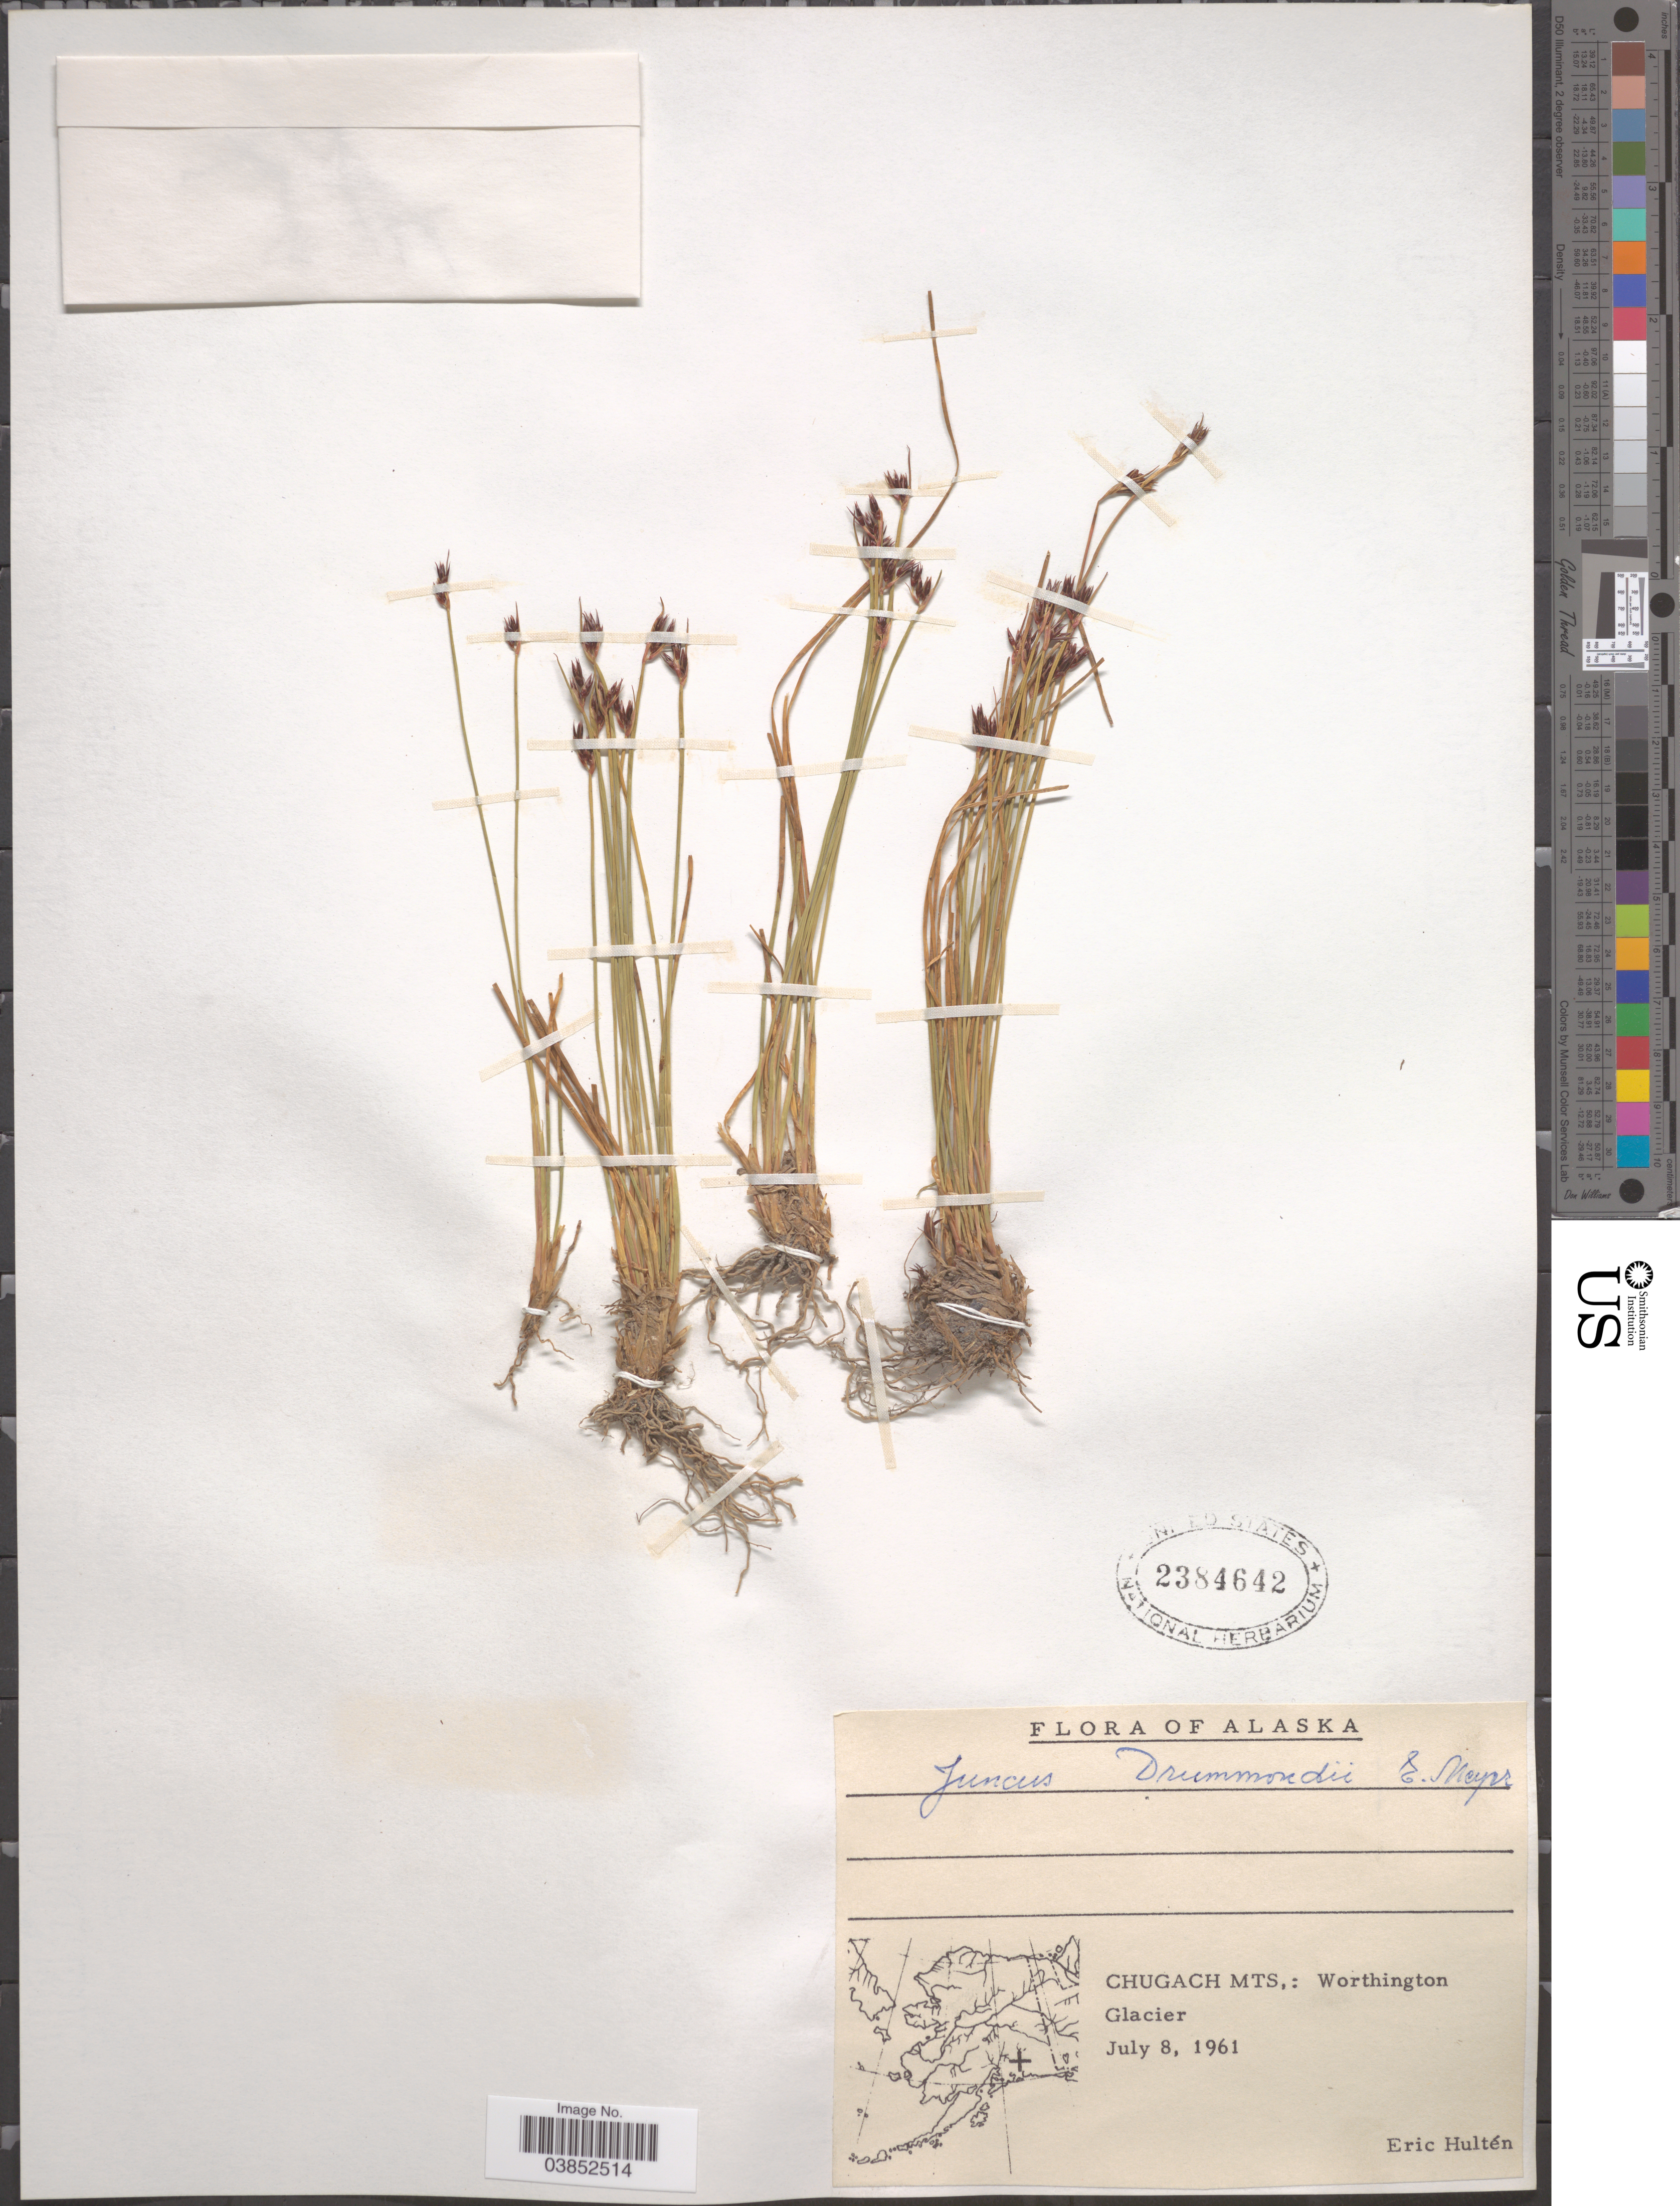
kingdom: Plantae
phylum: Tracheophyta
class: Liliopsida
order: Poales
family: Juncaceae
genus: Juncus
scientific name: Juncus drummondii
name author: E. Mey.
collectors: E. G. Hultén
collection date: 1961-07-08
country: United States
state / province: Alaska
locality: Chugach Mts.: Worthington Glacier.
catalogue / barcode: US 2384642